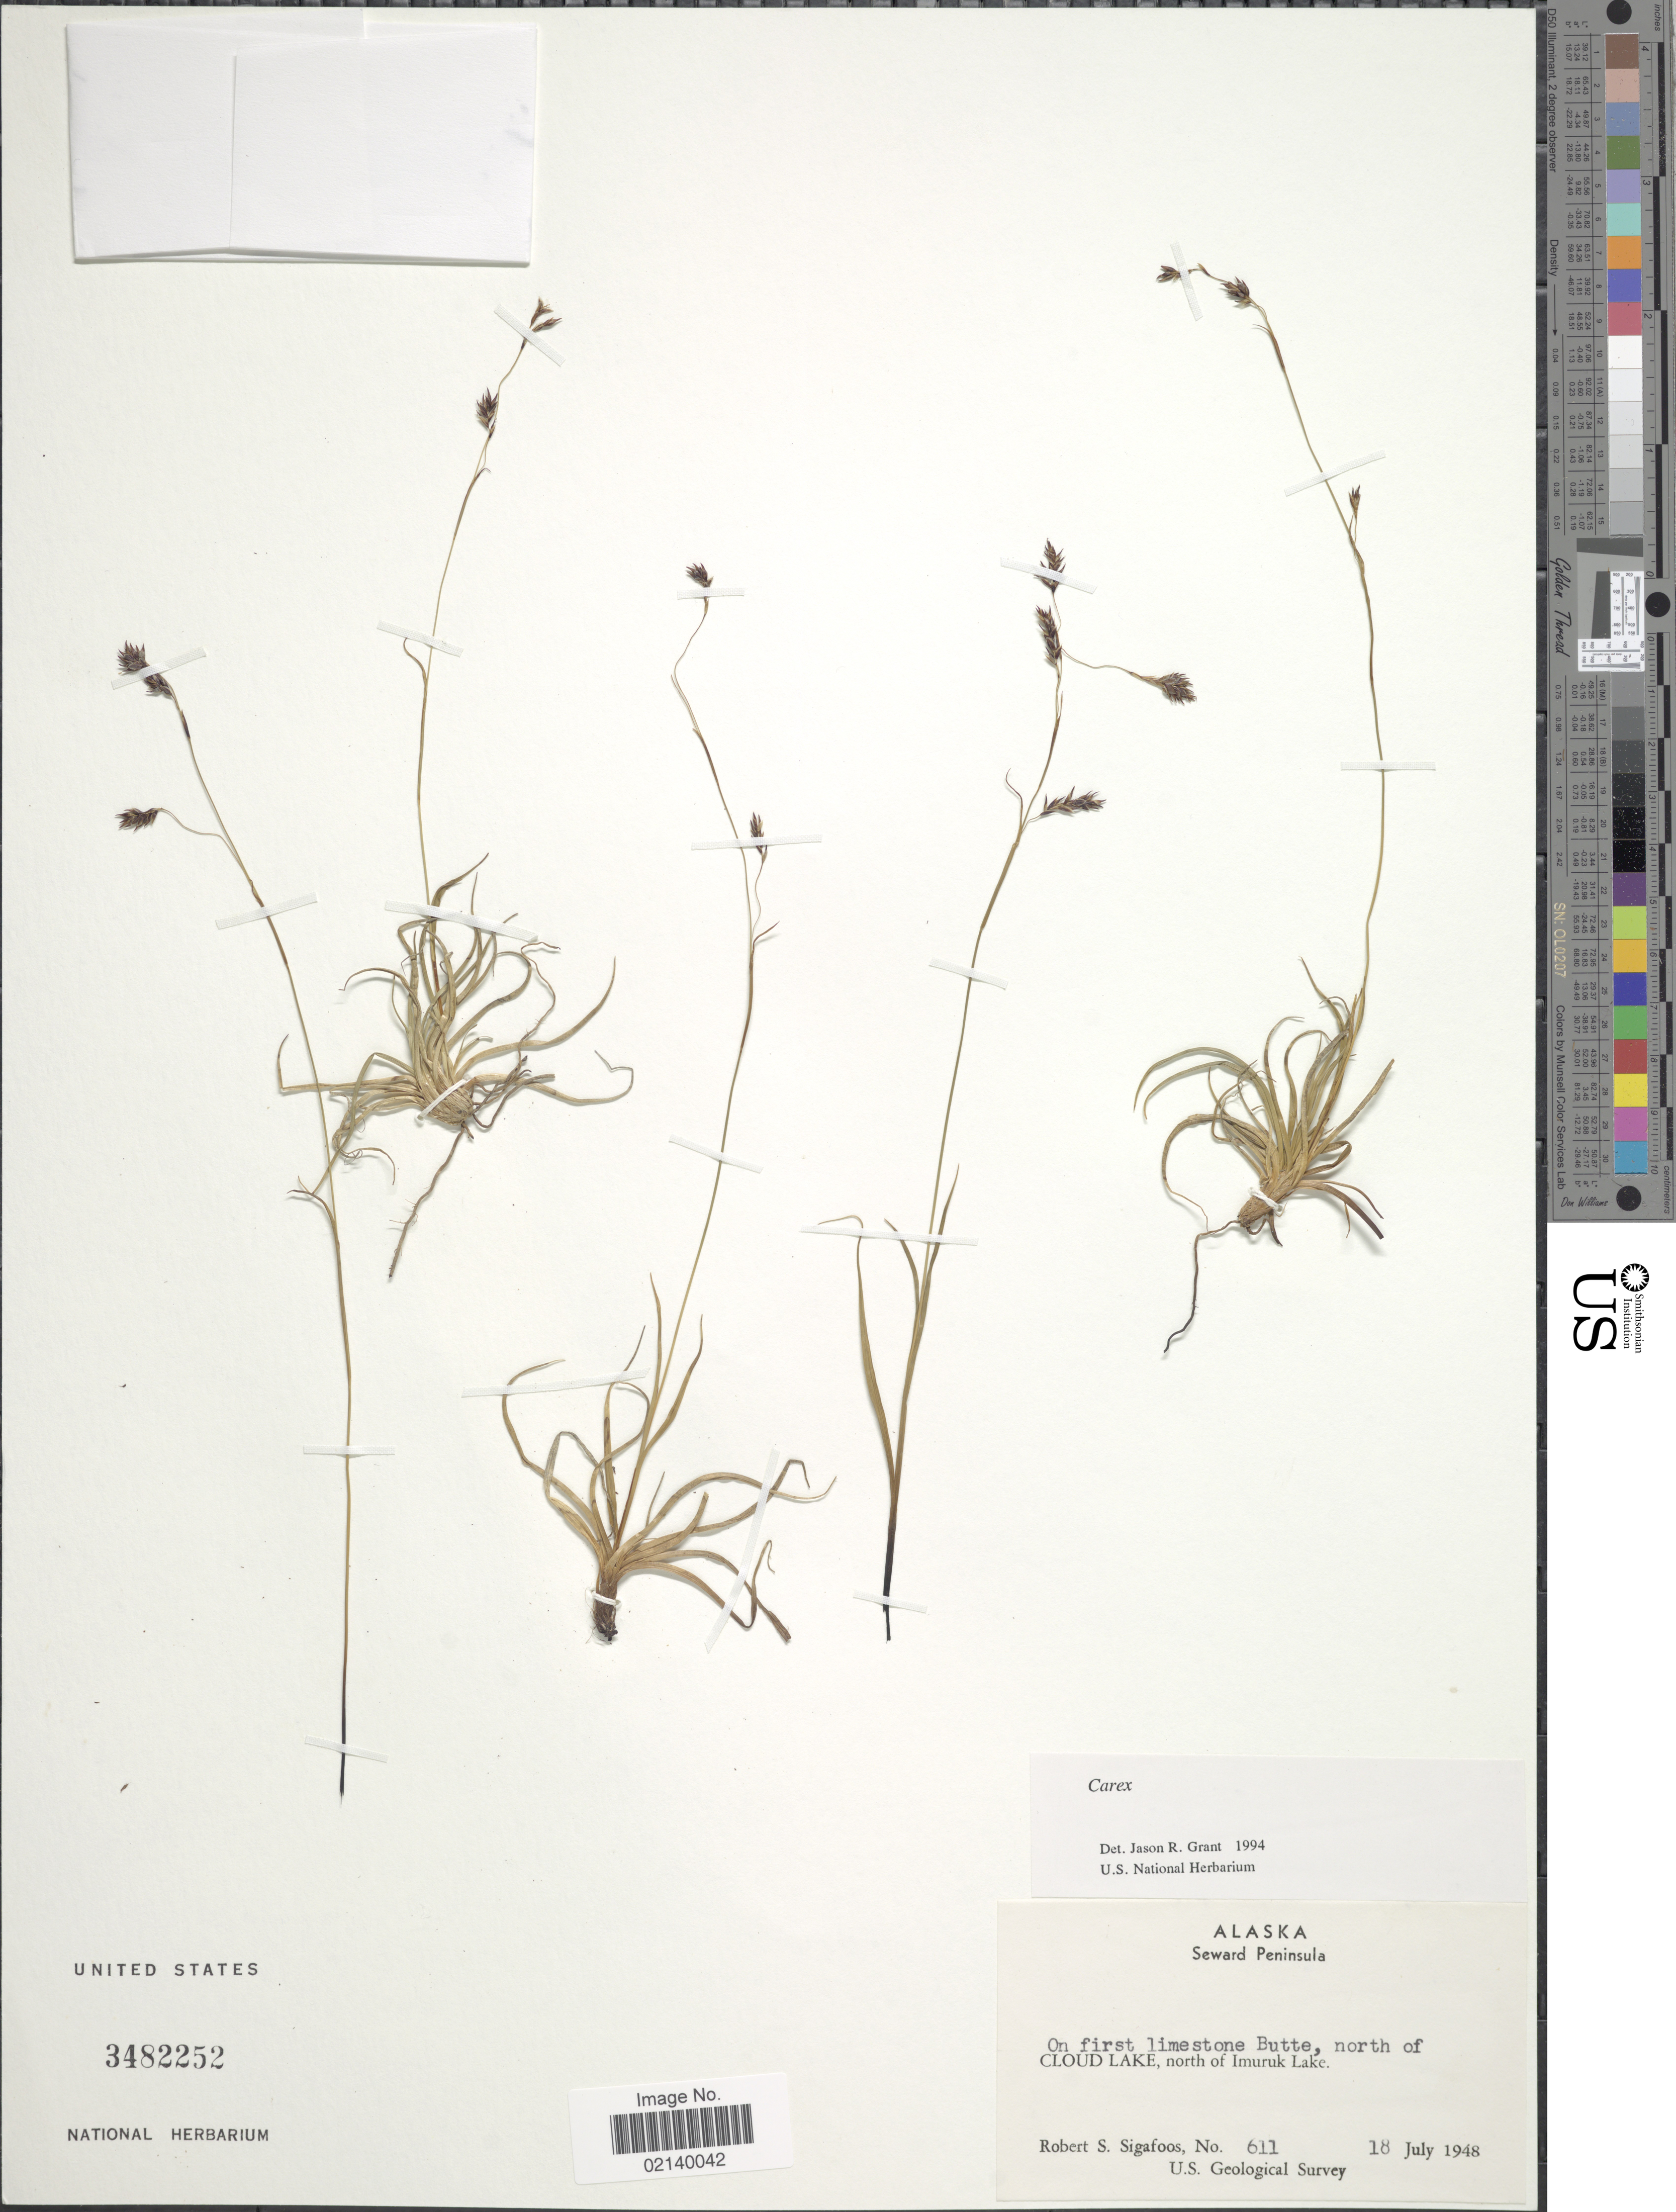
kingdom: Plantae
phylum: Tracheophyta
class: Liliopsida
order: Poales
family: Cyperaceae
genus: Carex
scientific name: Carex sp.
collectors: R. Sigafoos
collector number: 611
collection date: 1948-07-18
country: United States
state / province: Alaska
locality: Seward Peninsula Butte, north of Cloud Lake, north of Imuruk Lake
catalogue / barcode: US 3482252